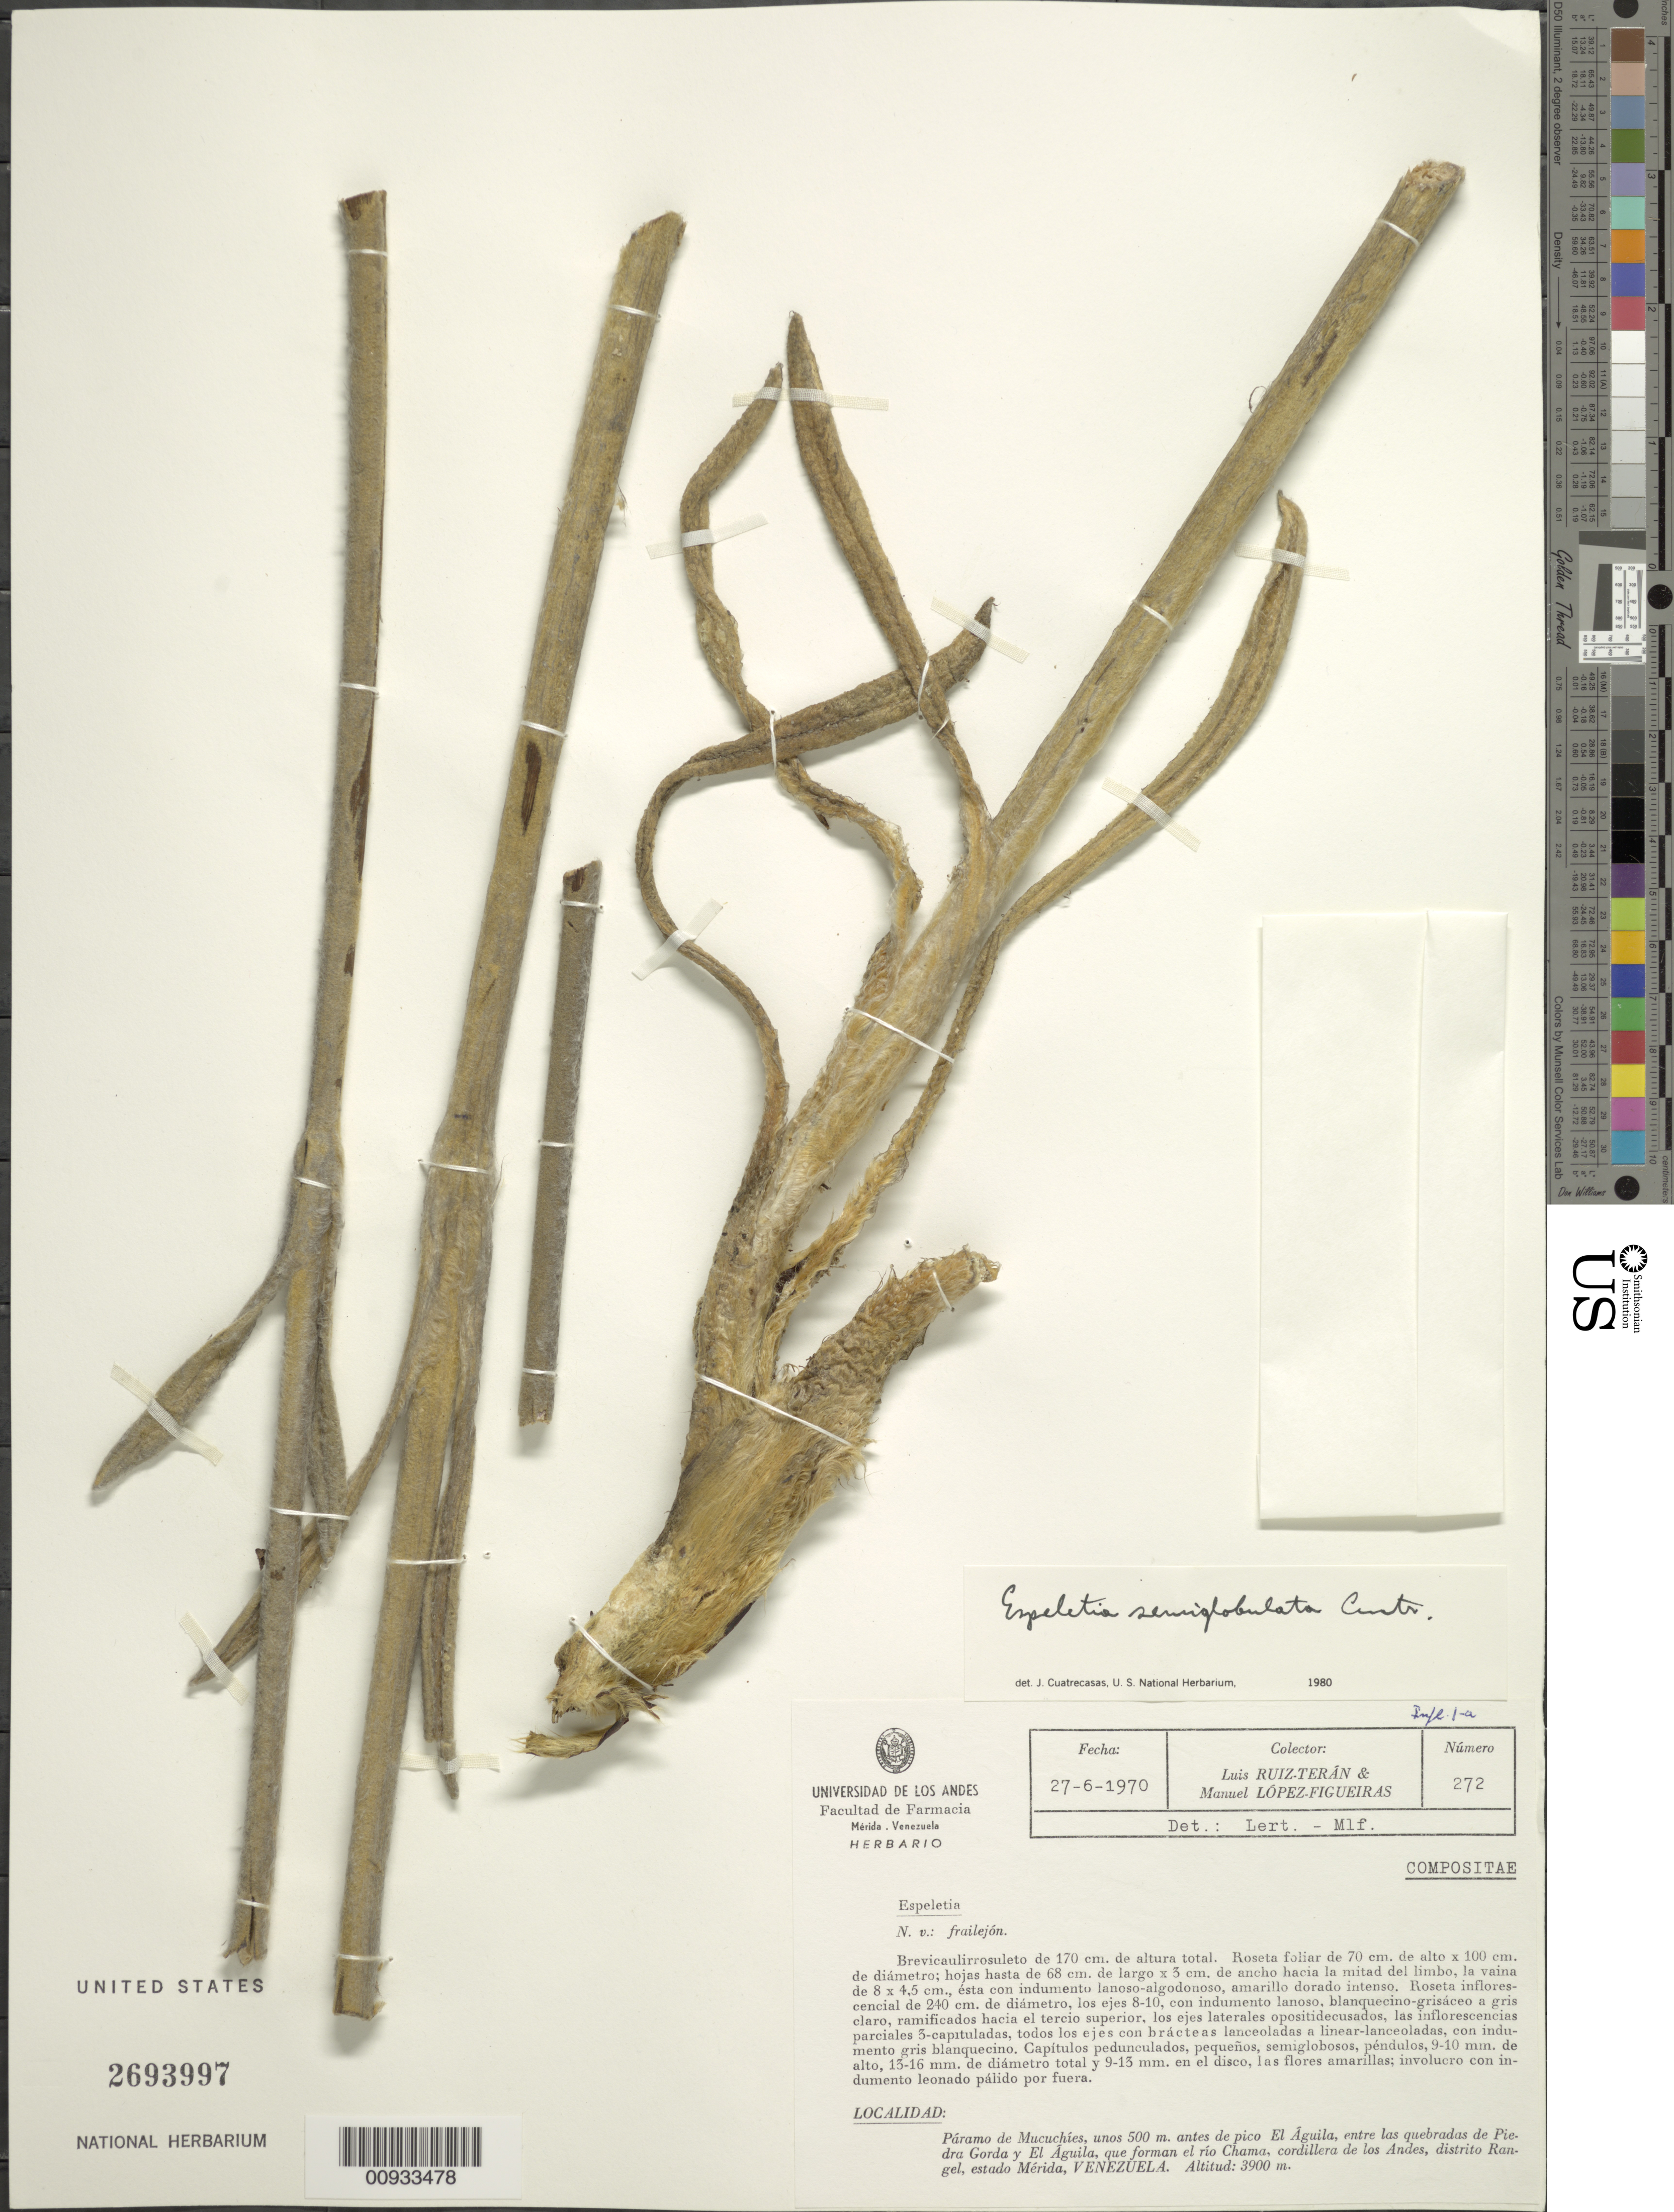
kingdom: Plantae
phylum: Tracheophyta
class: Magnoliopsida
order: Asterales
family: Asteraceae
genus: Espeletia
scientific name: Espeletia semiglobulata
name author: Cuatrec.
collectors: L. Teran & M. López Figueiras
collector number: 272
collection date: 1970-06-27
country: Venezuela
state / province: Mérida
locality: Paramo de Mucuchies, unos 500 m. antes de pico El Aguila, entre las quebradas de Piedra Gorda y El Aguila, que forman el rio Chama, Cordillera de Los Andes, Distrito Rangel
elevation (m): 3900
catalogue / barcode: US 2693997